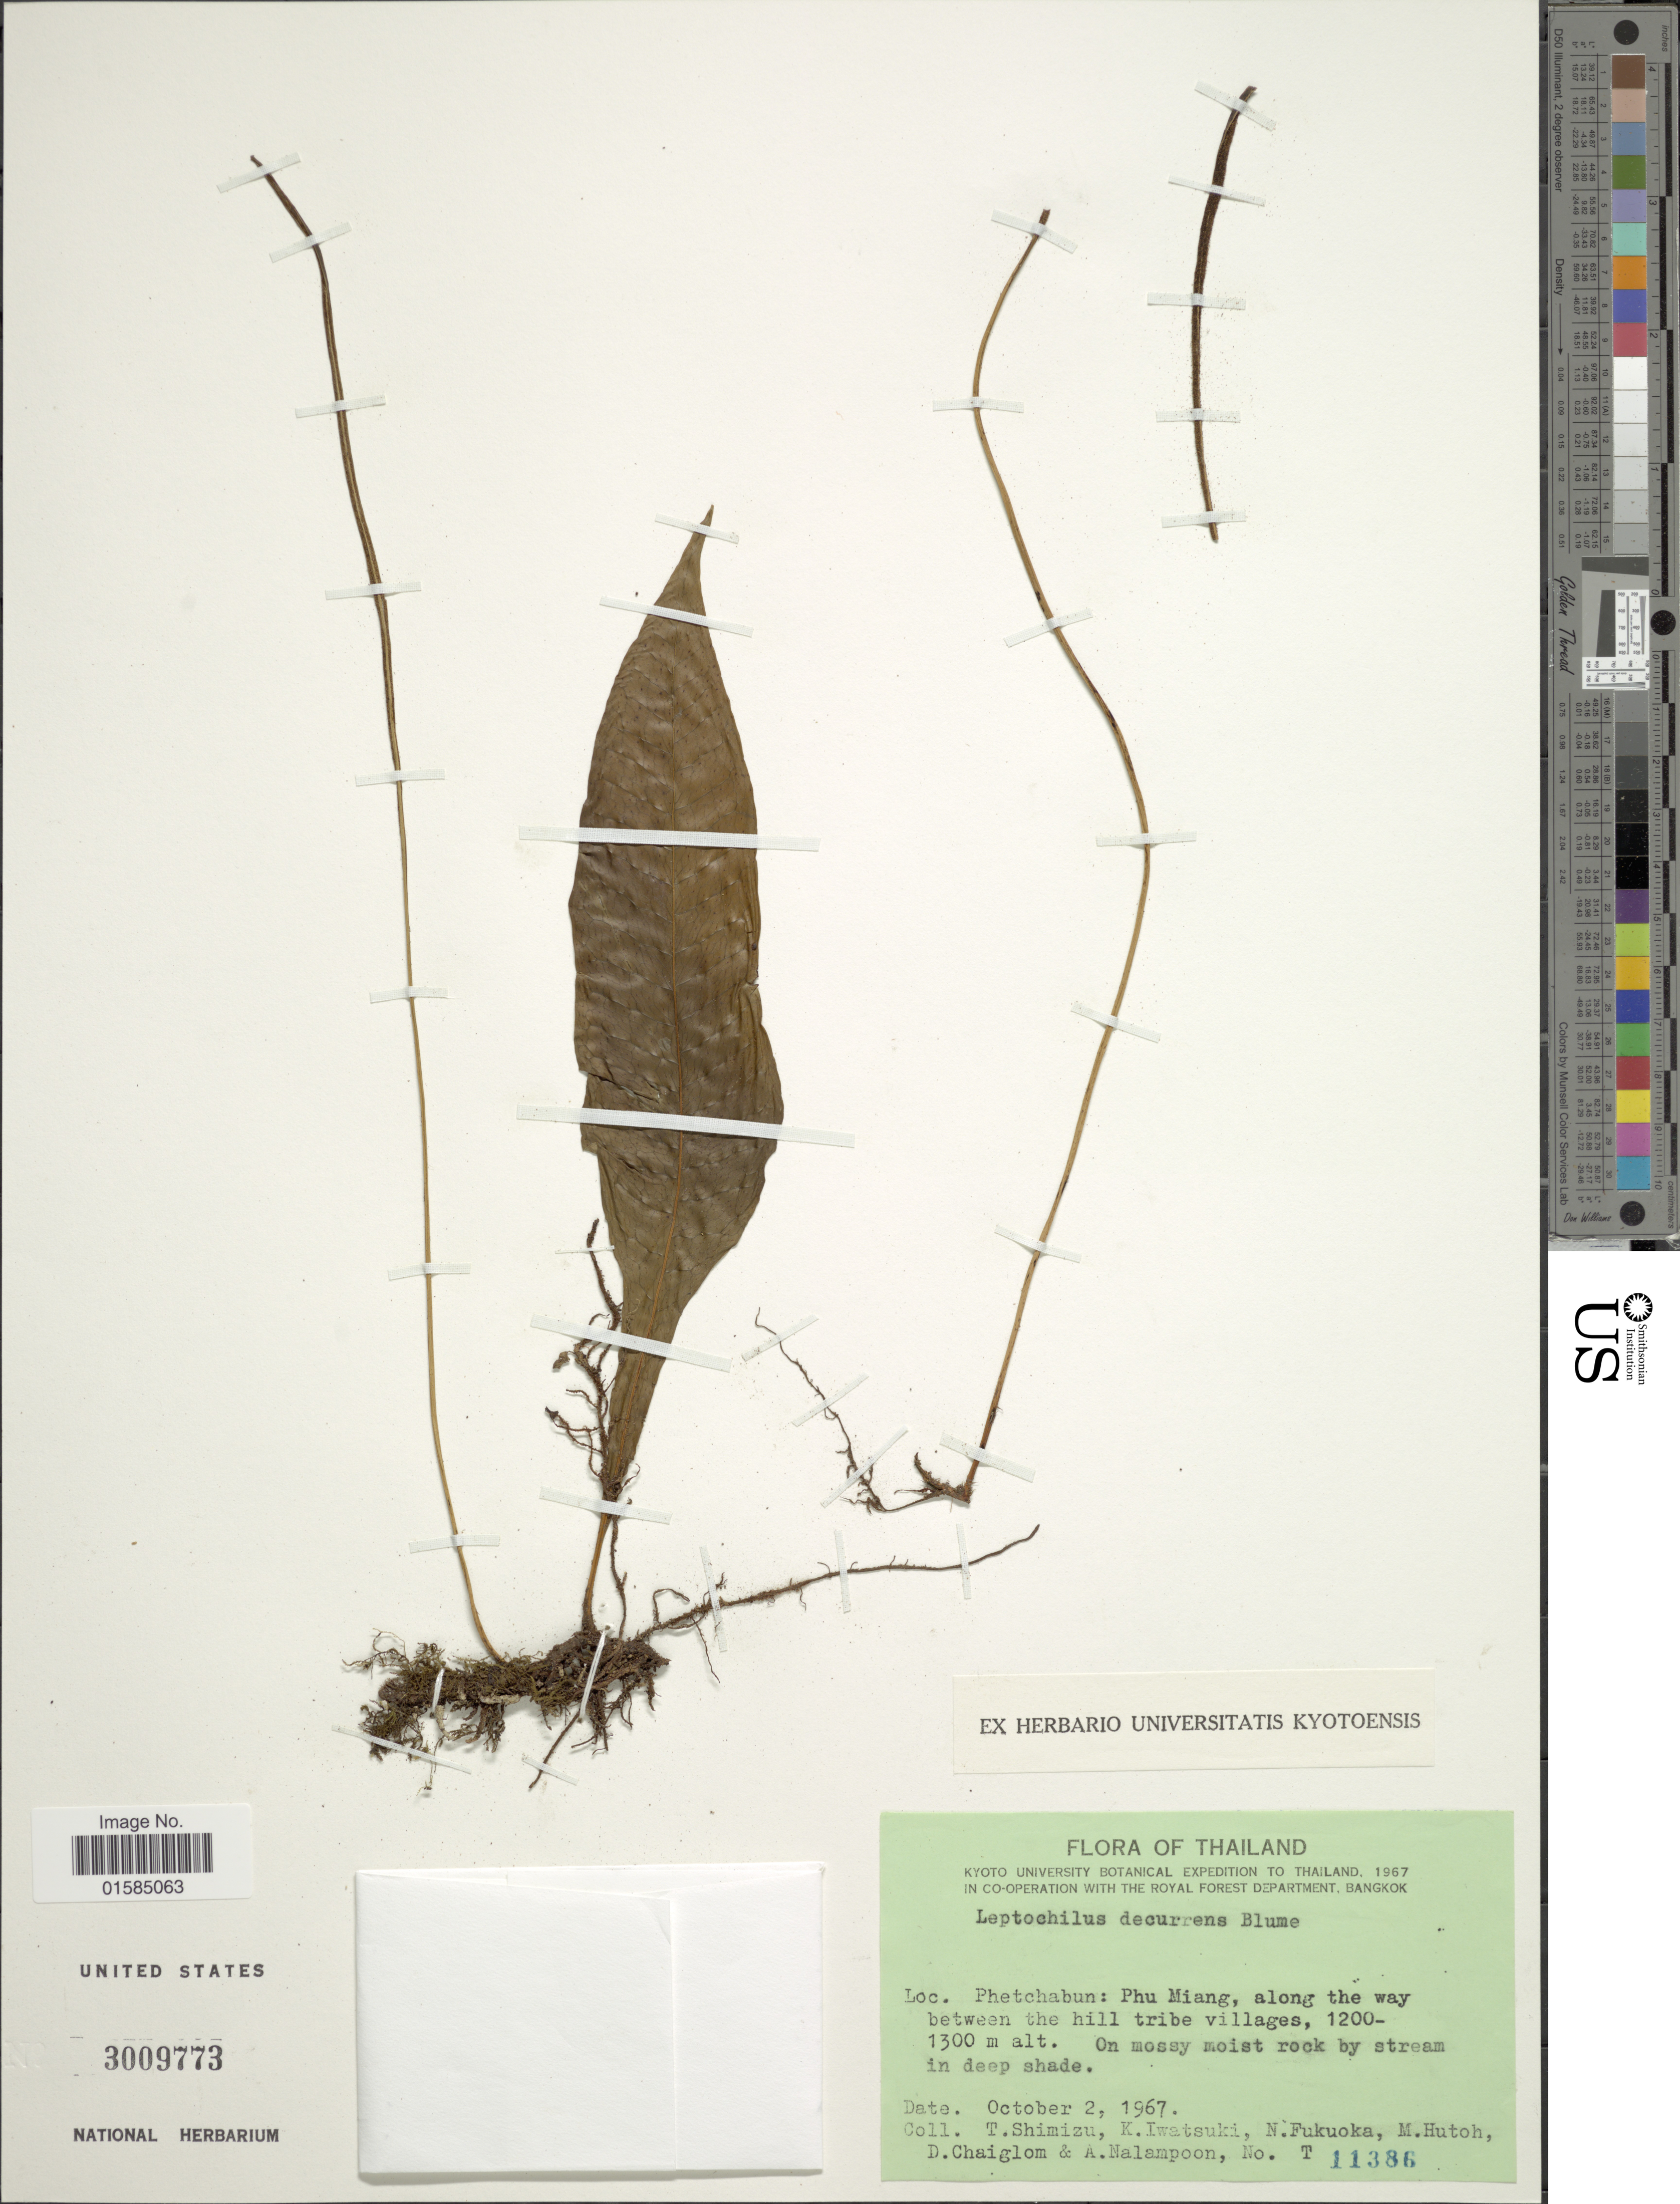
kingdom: Plantae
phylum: Tracheophyta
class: Polypodiopsida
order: Polypodiales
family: Polypodiaceae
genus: Leptochilus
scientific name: Leptochilus decurrens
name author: Blume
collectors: T. Shimizu, K. Iwatsuki, N. Fukuoka, M. Hutoh & et al.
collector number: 11386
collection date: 1967-10-02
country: Thailand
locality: Thailand, Phetchabun: Phu Miang, along the way between the hill tribe village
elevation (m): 1200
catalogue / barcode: US 3009773